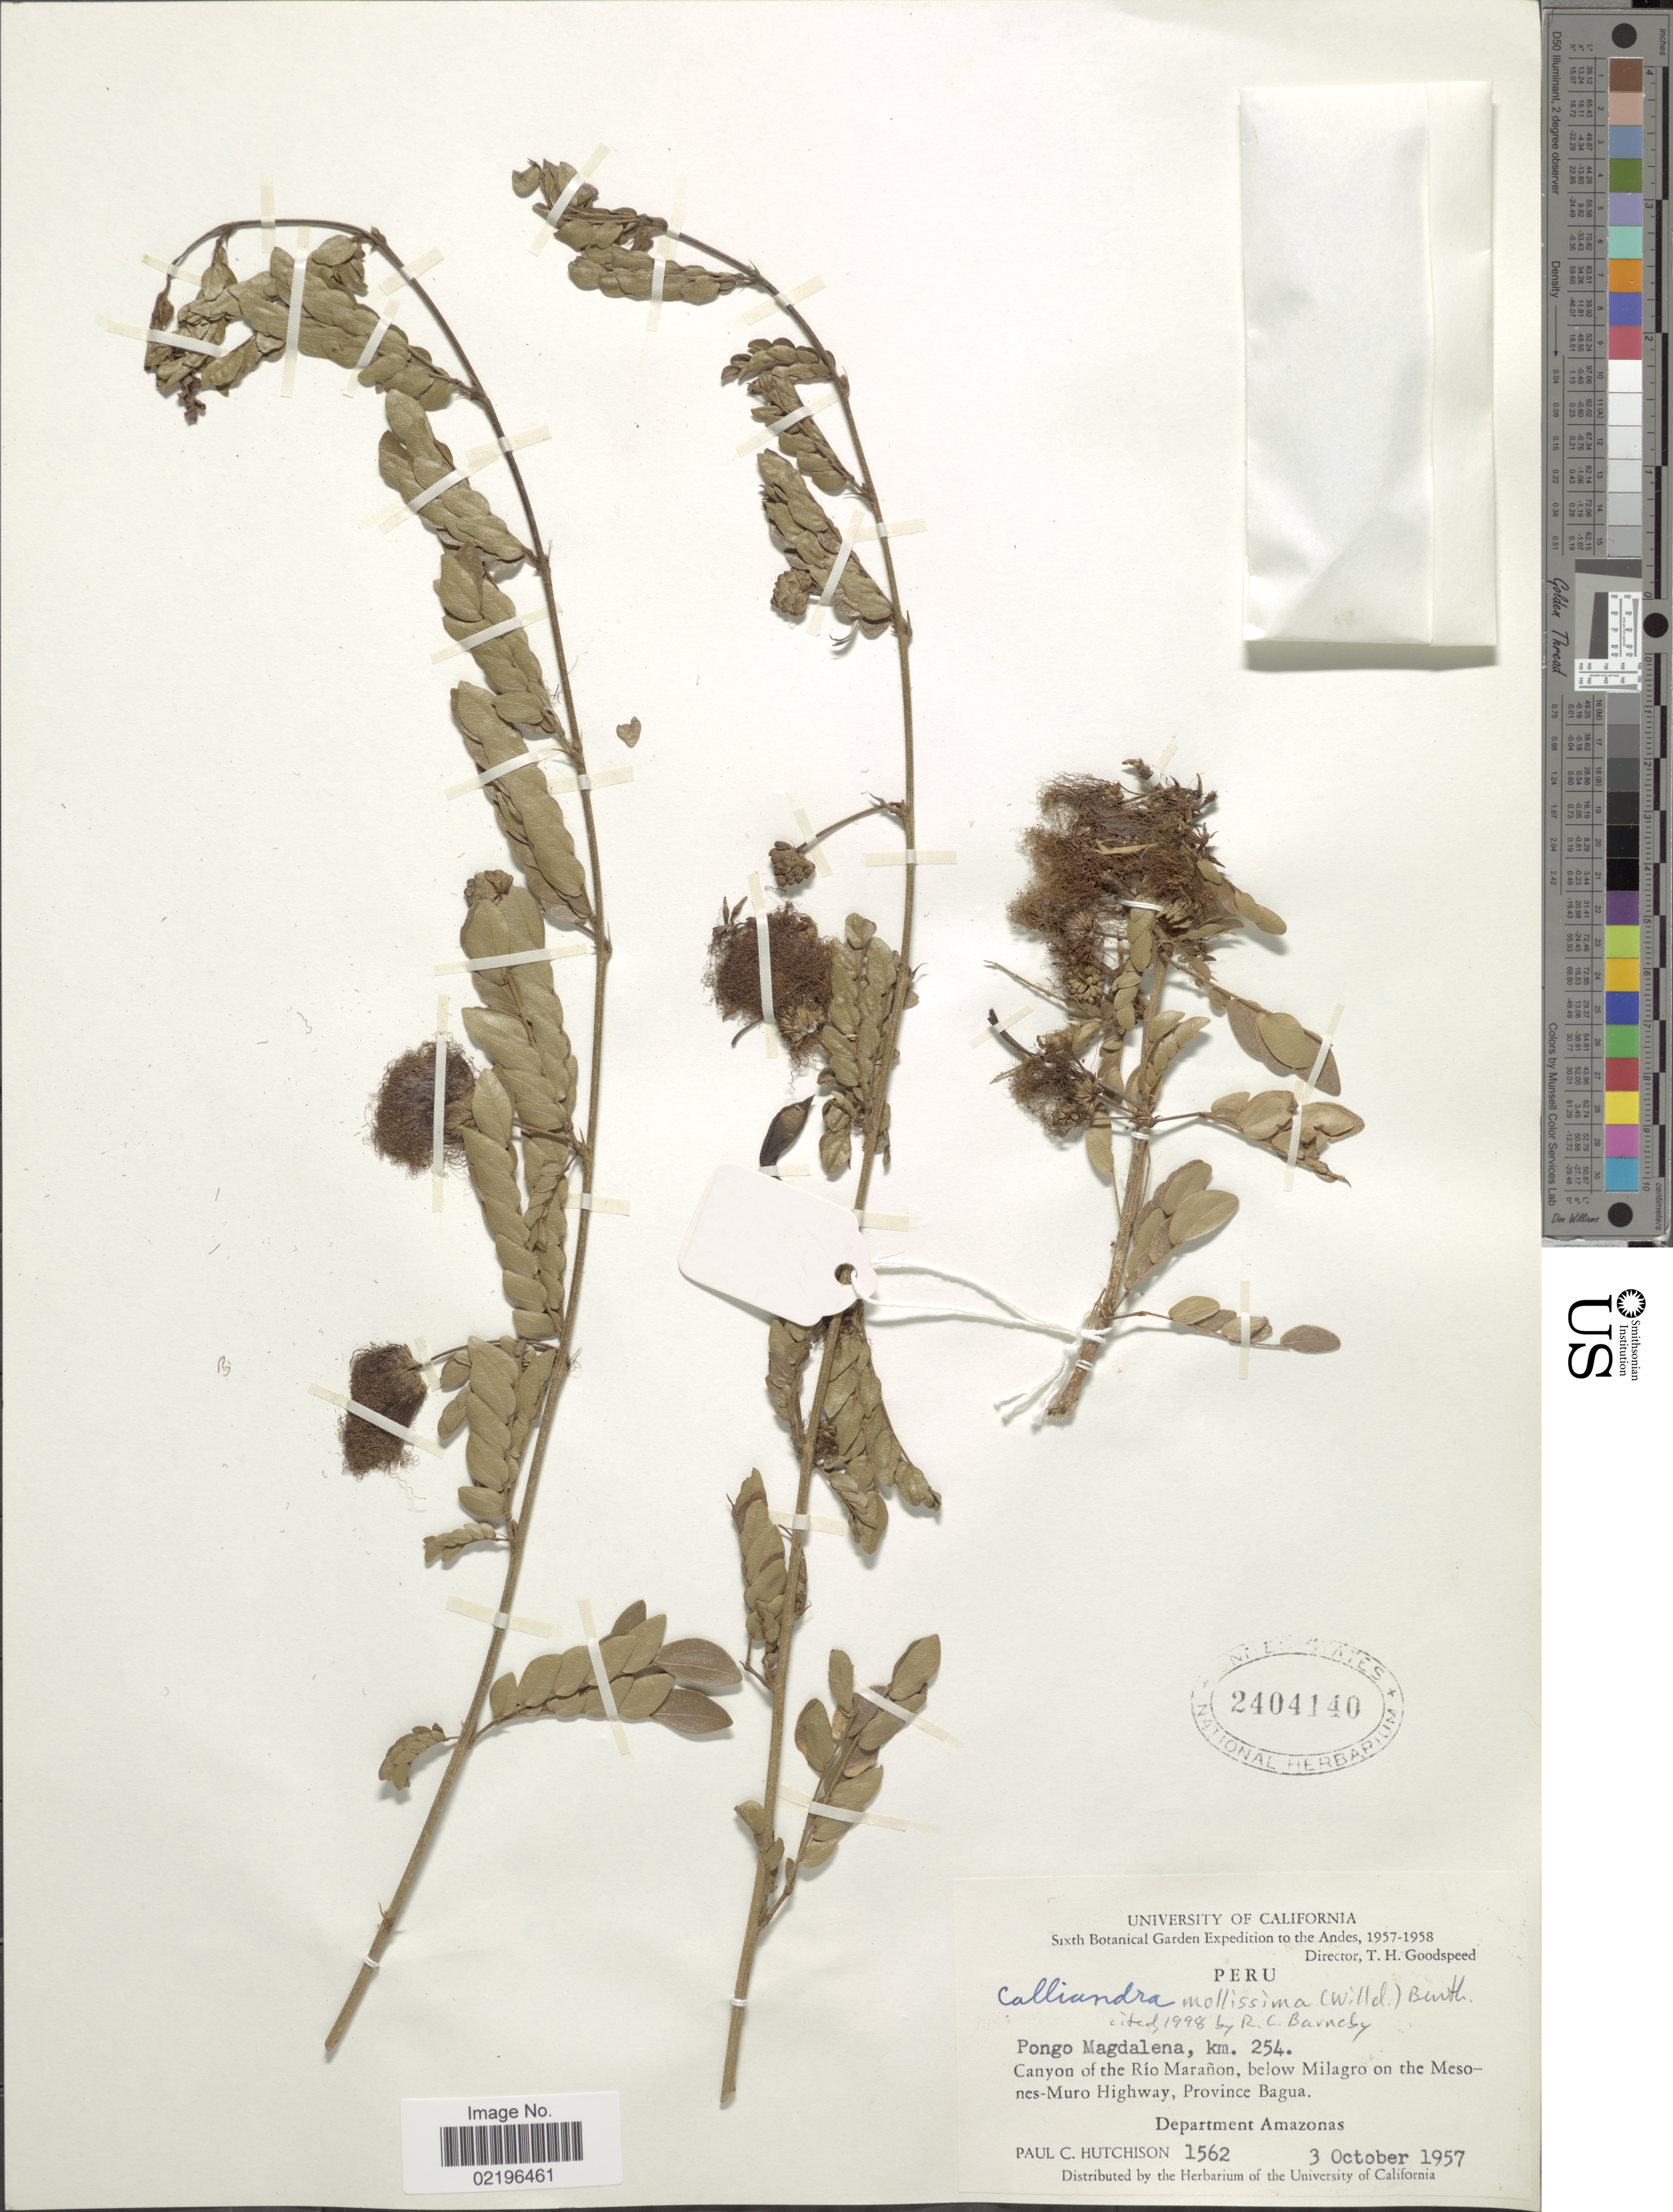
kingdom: Plantae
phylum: Tracheophyta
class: Magnoliopsida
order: Fabales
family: Fabaceae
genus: Calliandra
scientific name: Calliandra mollissima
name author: (Humb. & Bonpl. ex Willd.) Benth.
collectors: P. C. Hutchison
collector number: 1562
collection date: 1957-10-03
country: Peru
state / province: Amazonas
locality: Pongo Magdalena, km. 254. Canyon of the Rio Maranon, below Milagro on the Mesones- Muro Highway, Province Bagua. Department Amazonas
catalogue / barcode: US 2404140